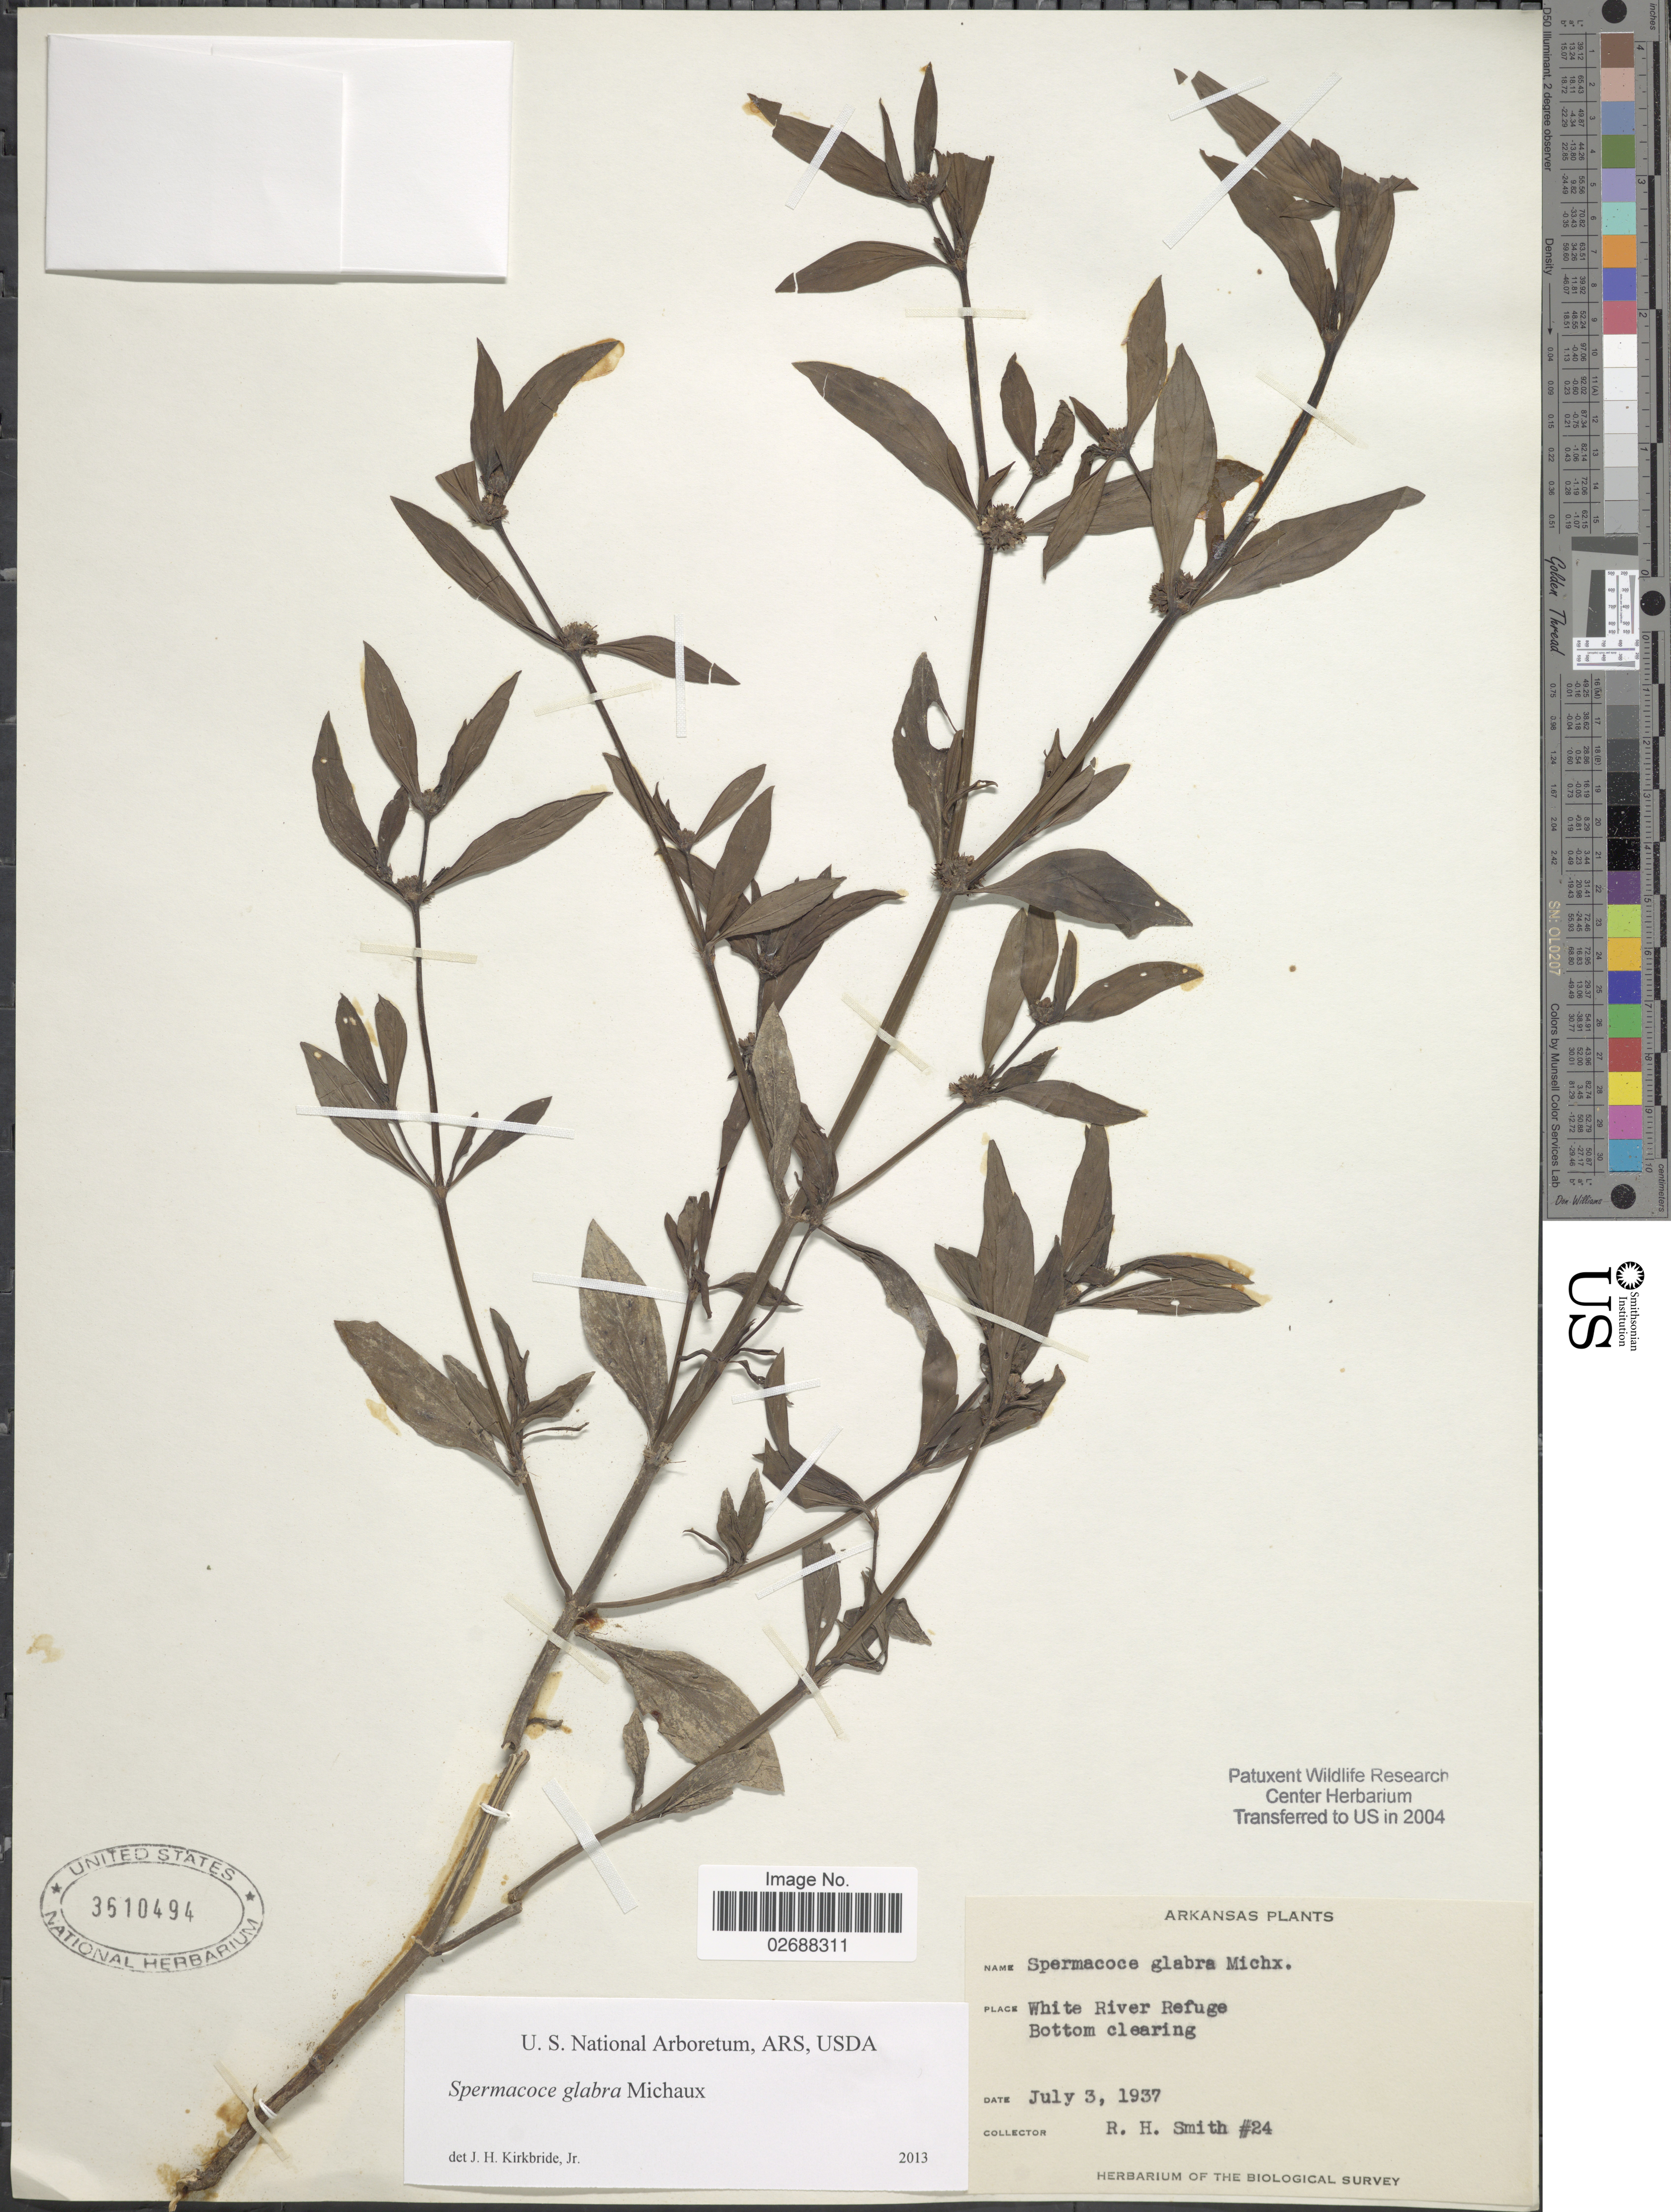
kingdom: Plantae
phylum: Tracheophyta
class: Magnoliopsida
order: Gentianales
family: Rubiaceae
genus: Spermacoce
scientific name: Spermacoce glabra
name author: Michx.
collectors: R. Smith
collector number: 24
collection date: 1937-07-03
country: United States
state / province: Arkansas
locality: White River Refuge, Bottom clearing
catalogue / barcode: US 3610494